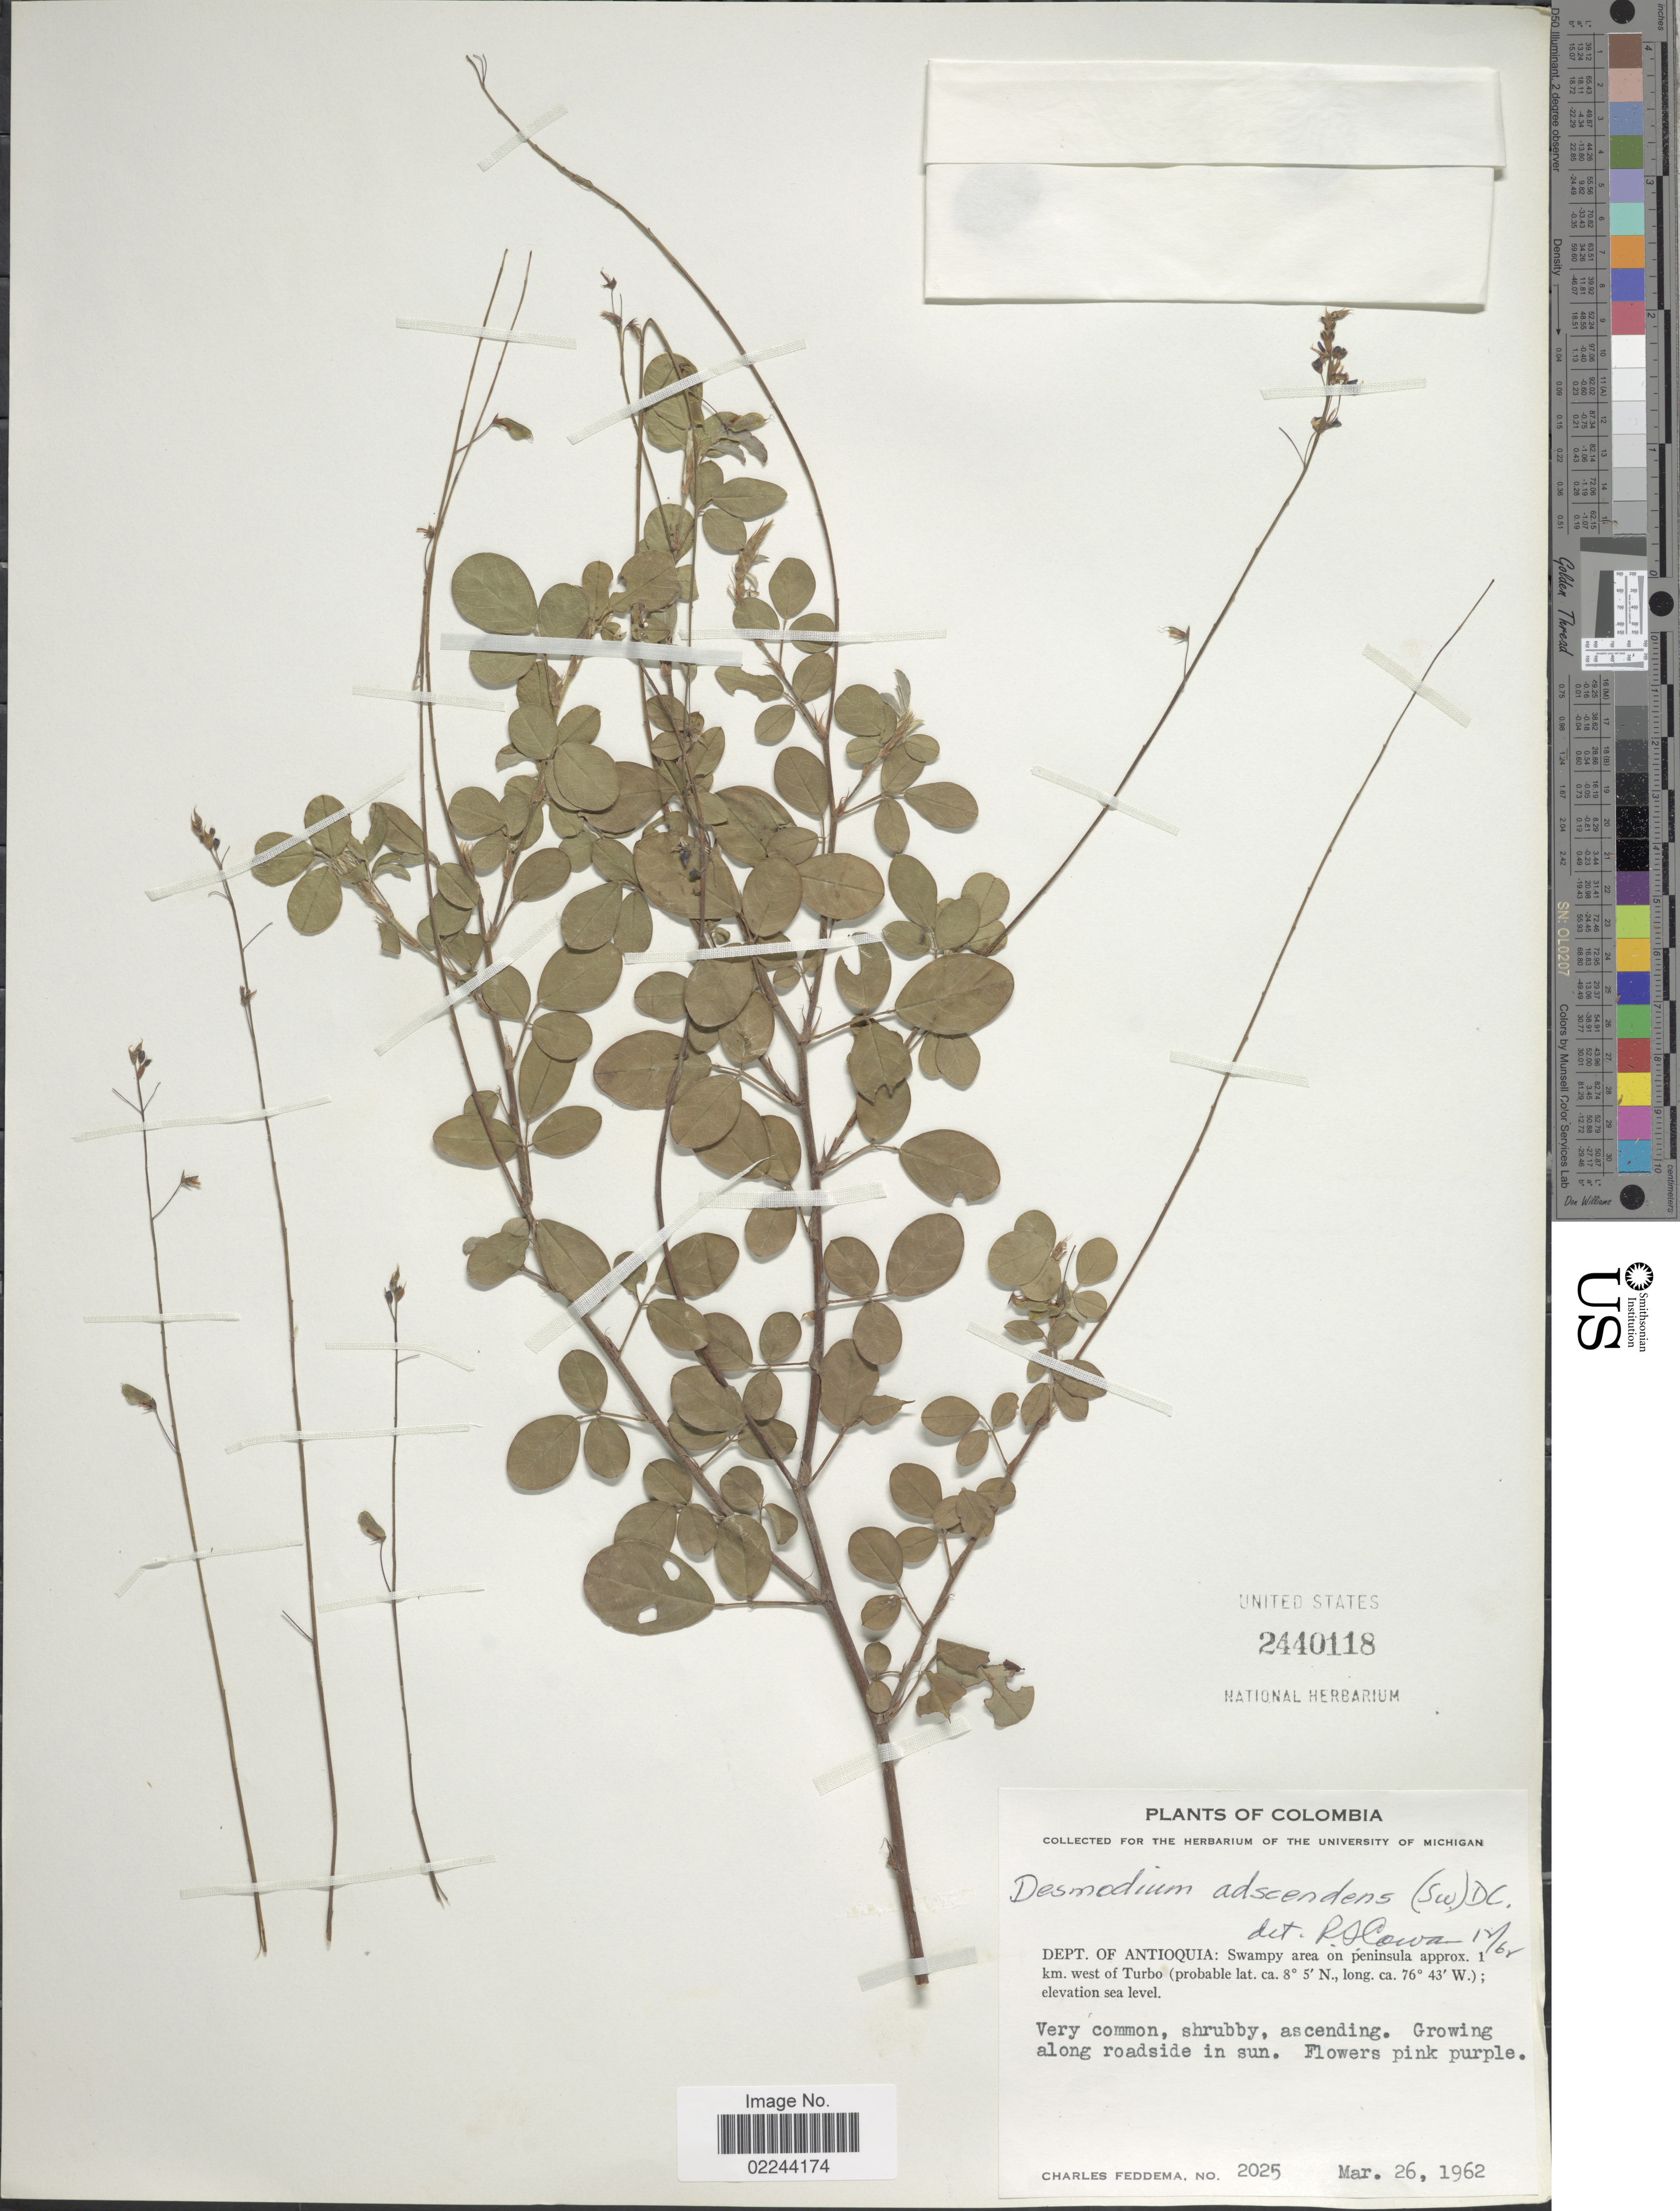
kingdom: Plantae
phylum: Tracheophyta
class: Magnoliopsida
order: Fabales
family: Fabaceae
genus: Grona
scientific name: Grona adscendens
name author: (Sw.) H. Ohashi & K. Ohashi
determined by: Strong, Mark T., (BOT), Smithsonian Institution - National Museum of Natural History (UNITED STATES)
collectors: C. Feddema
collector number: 2025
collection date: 1962-03-26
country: Colombia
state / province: Antioquia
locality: Dept. of Antioquia: Swampy area on peninsula approx. 1 km west of Turbo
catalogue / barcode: US 2440118